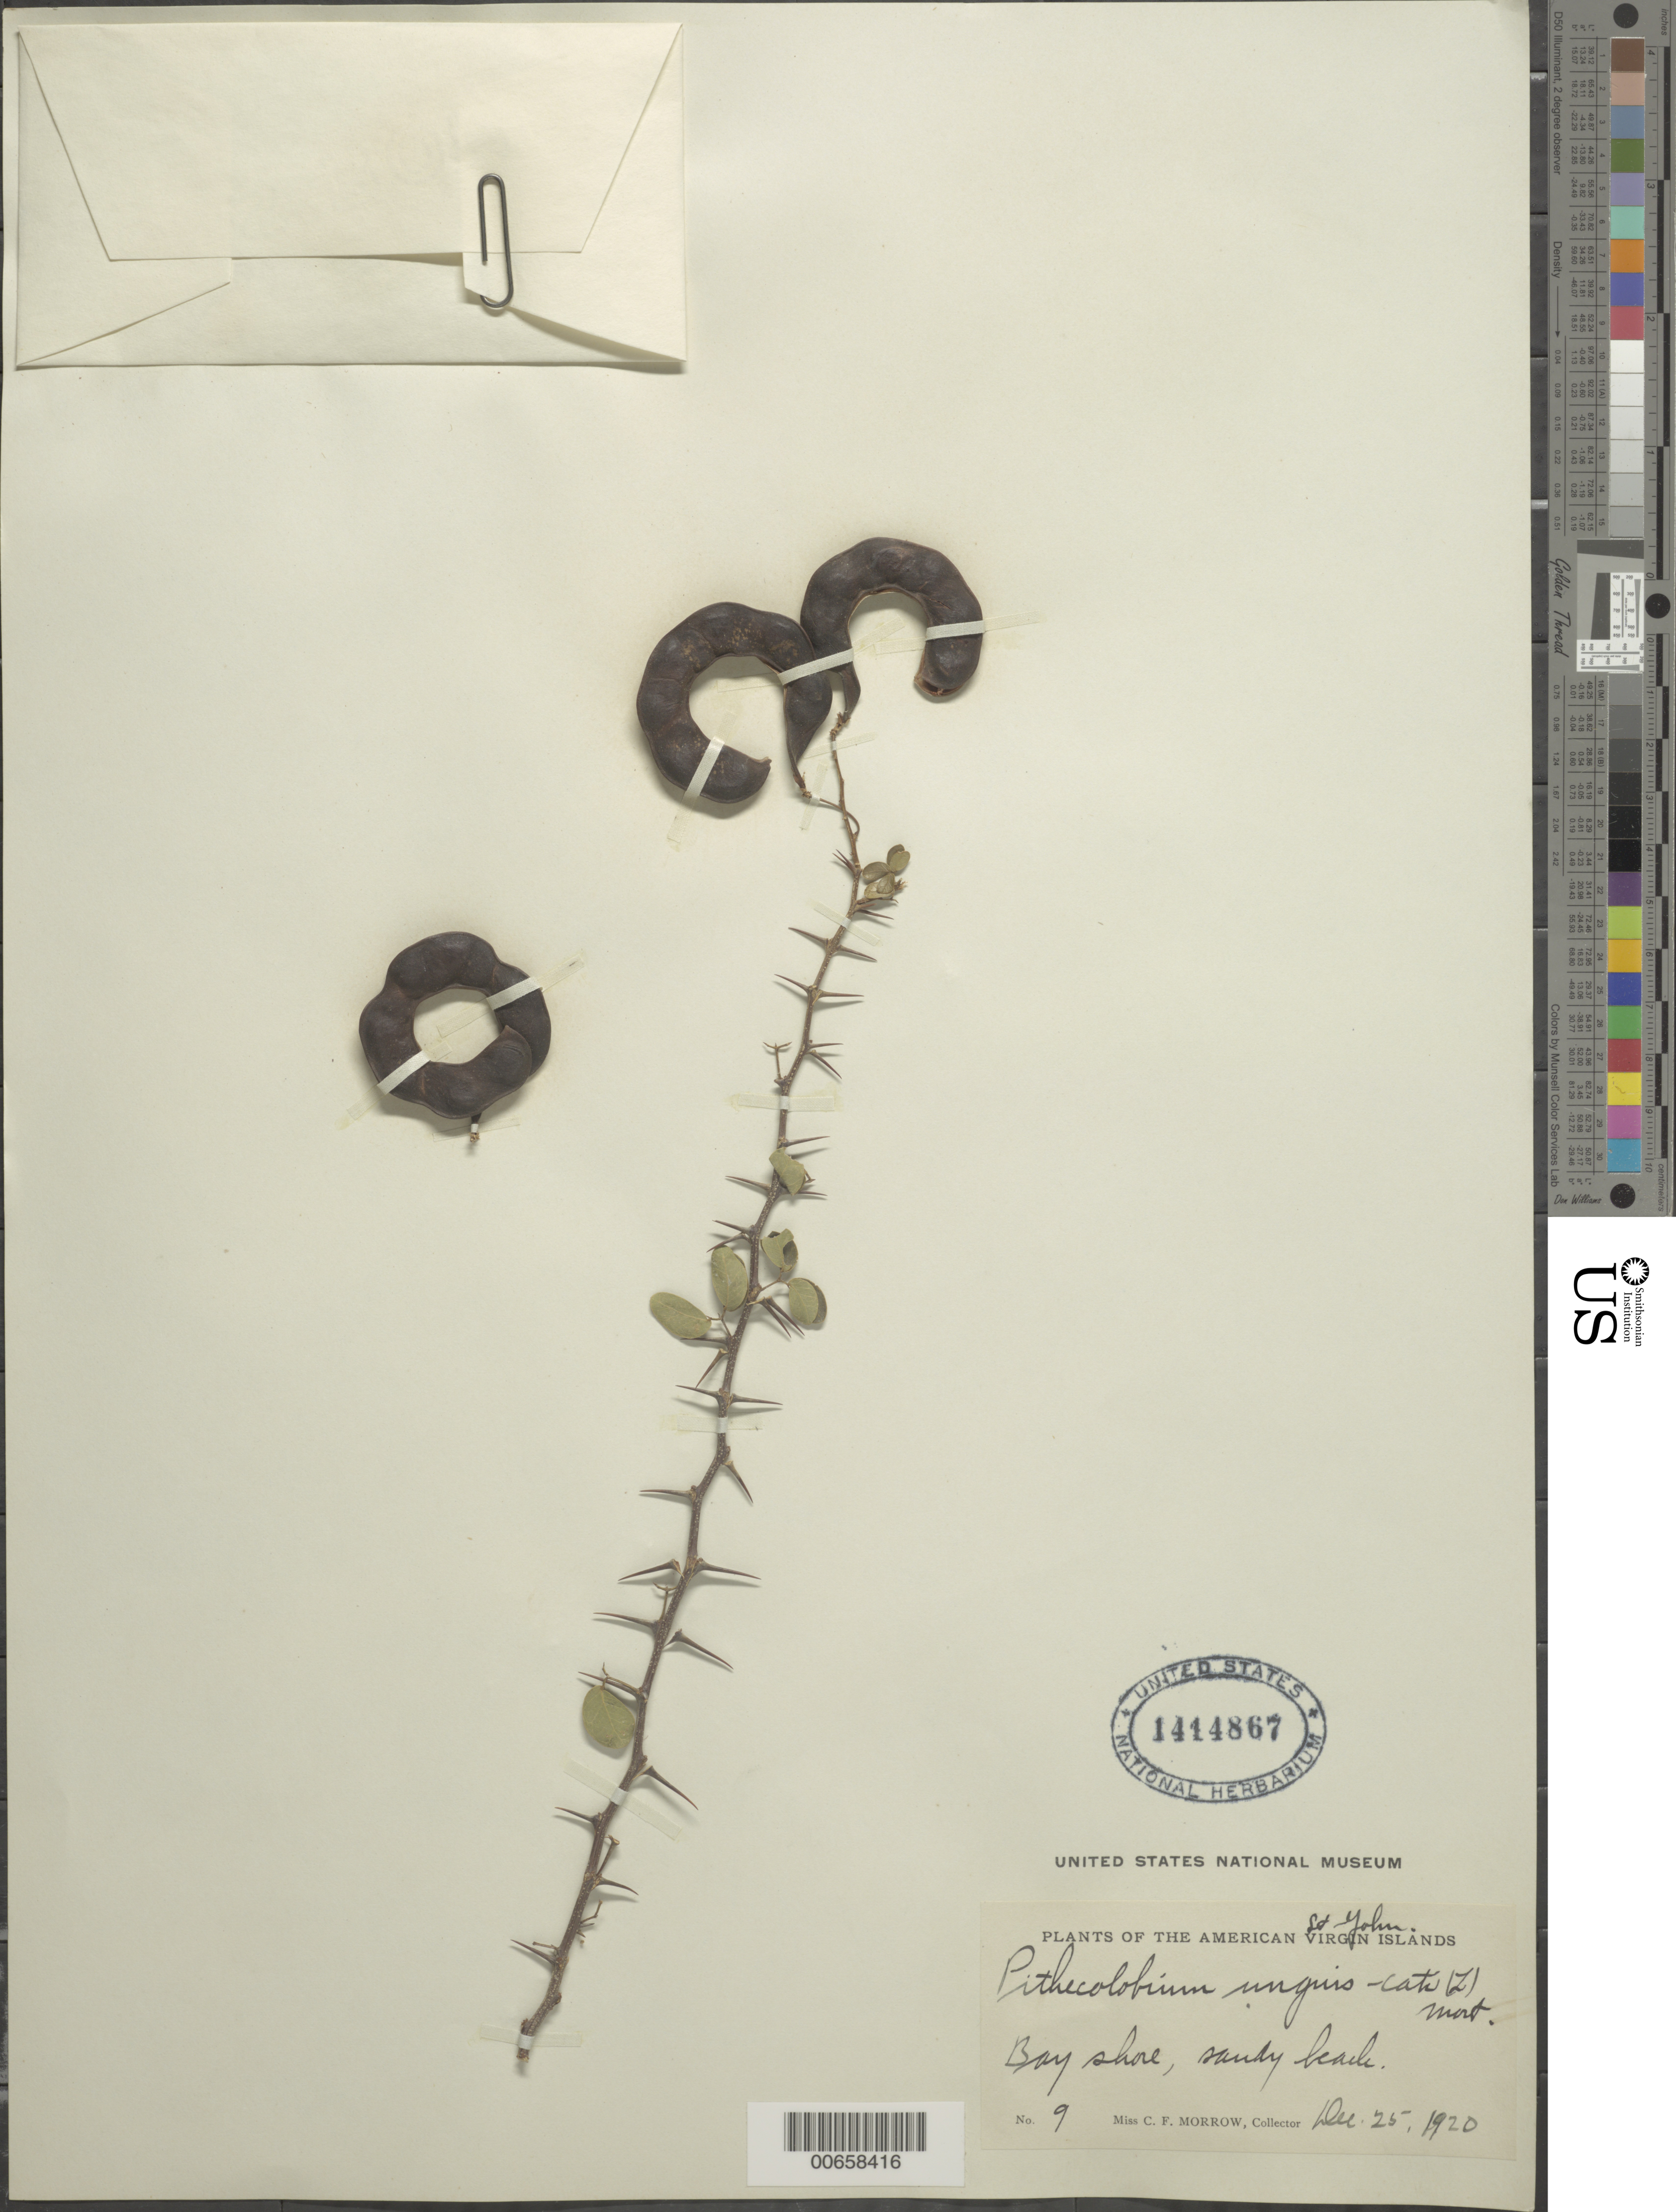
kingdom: Plantae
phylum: Tracheophyta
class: Magnoliopsida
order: Fabales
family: Fabaceae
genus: Pithecellobium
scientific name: Pithecellobium unguis-cati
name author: (L.) Benth.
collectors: C. Morrow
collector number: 9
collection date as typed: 25 Dec 1920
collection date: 1920-12-25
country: U.S. Virgin Islands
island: St. John Island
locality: Bay shore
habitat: Sandy beach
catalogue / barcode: US 1414867